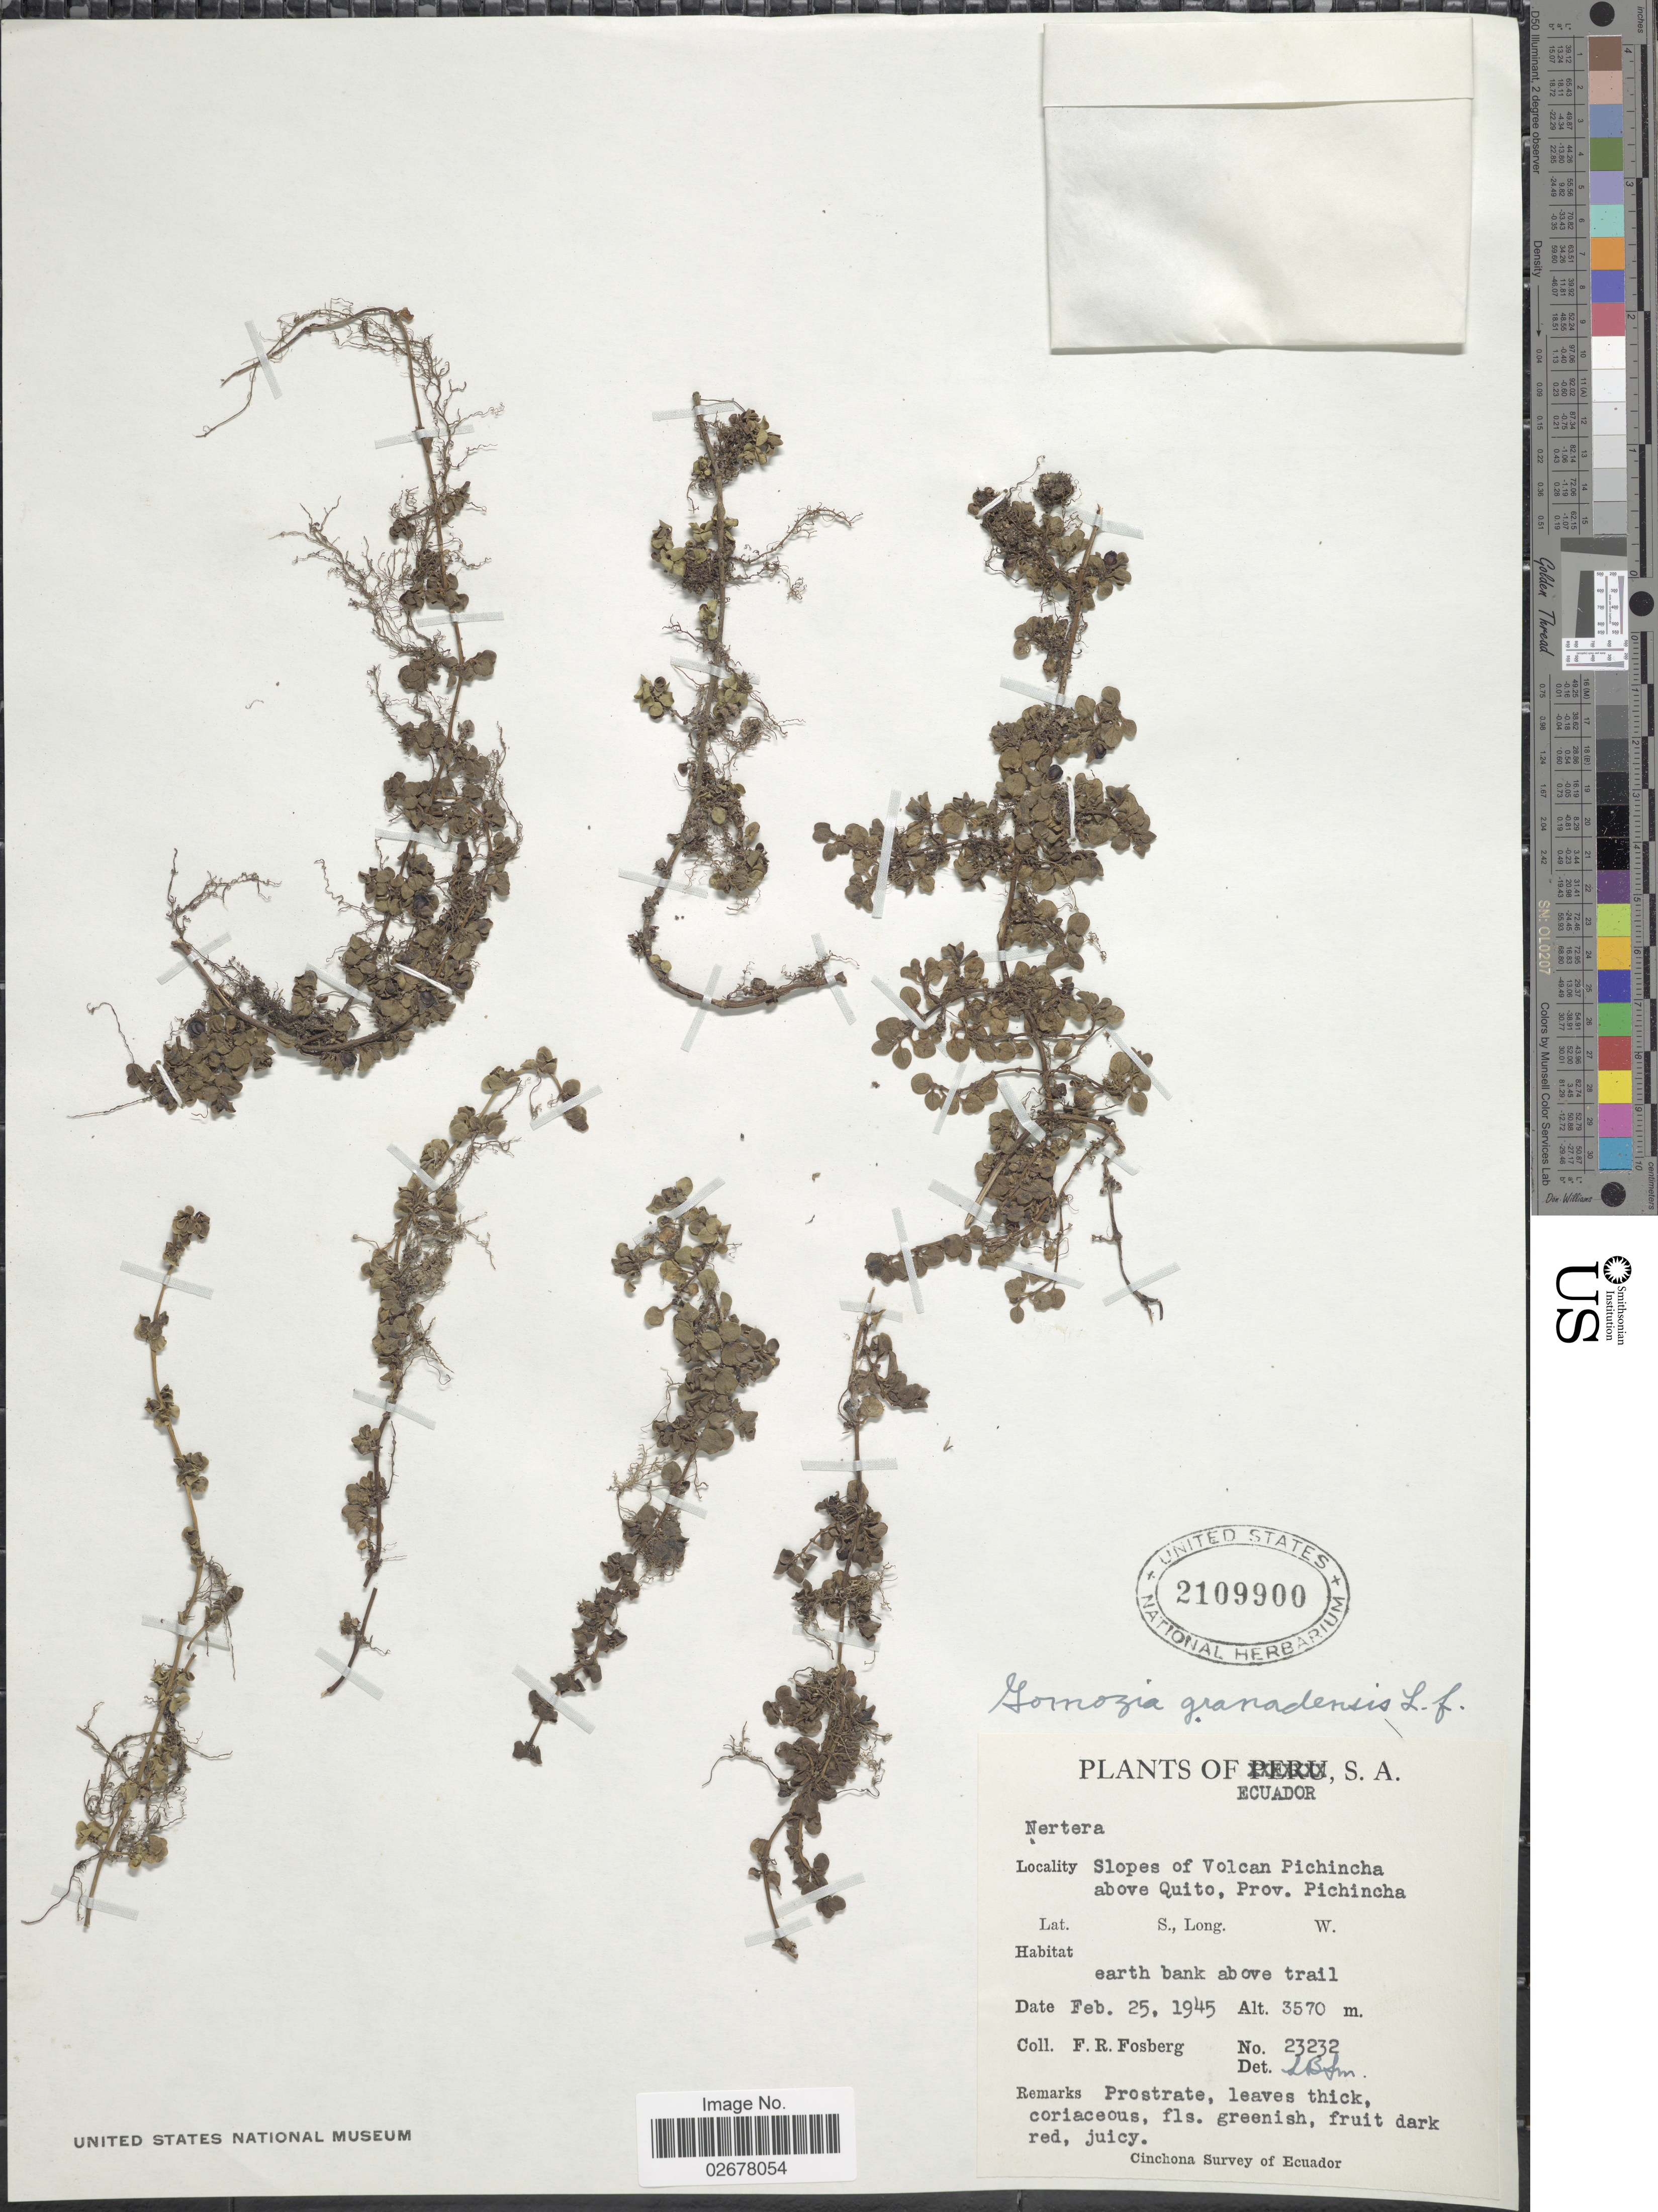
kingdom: Plantae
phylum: Tracheophyta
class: Magnoliopsida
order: Gentianales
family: Rubiaceae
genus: Nertera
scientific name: Nertera depressa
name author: Banks & Sol. ex Gaertn.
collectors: F. R. Fosberg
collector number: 23232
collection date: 1945-02-25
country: Ecuador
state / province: Pichincha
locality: Slopes of Volcan Pichincha above Quito, earth bank above trail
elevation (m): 3570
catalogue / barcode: US 2109900